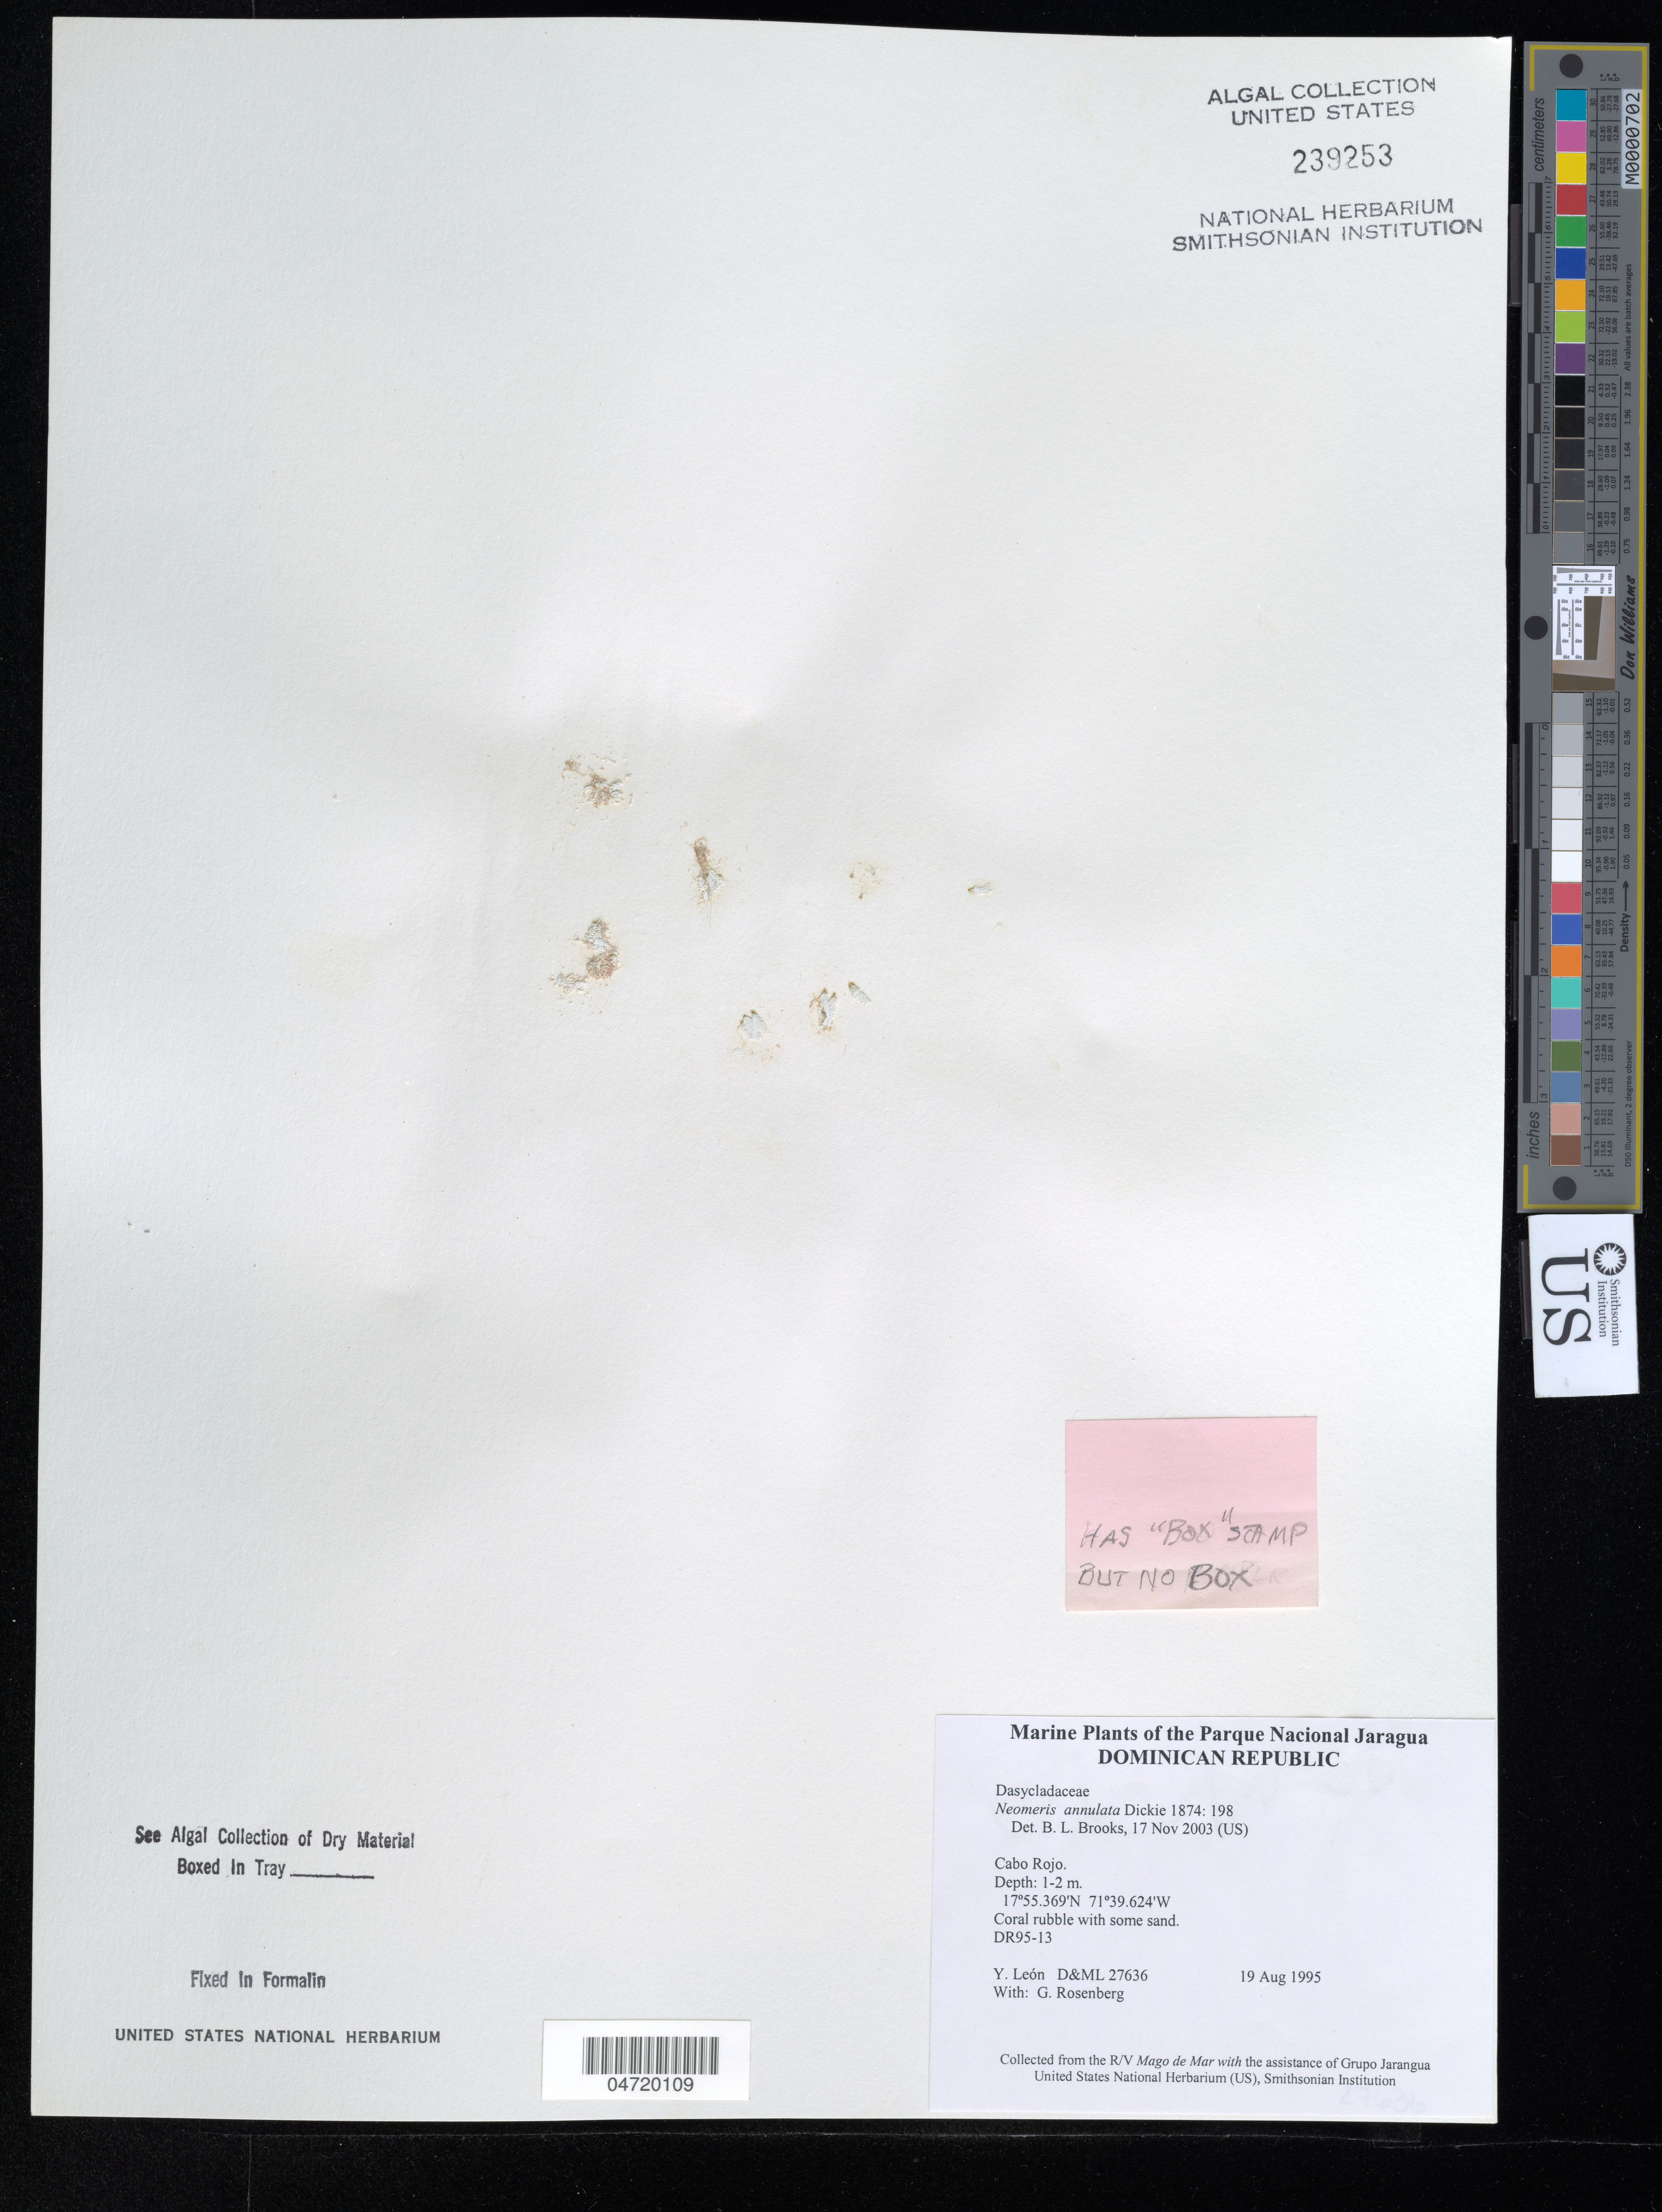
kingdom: Plantae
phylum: Chlorophyta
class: Ulvophyceae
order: Dasycladales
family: Dasycladaceae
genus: Neomeris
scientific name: Neomeris annulata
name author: Dickie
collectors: Y. León & G. Rosenberg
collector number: D&ML27636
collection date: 1995-08-19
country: Dominican Republic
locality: The Parque Nacional Jaragua. Cabo Rojo.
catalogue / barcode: US 239253